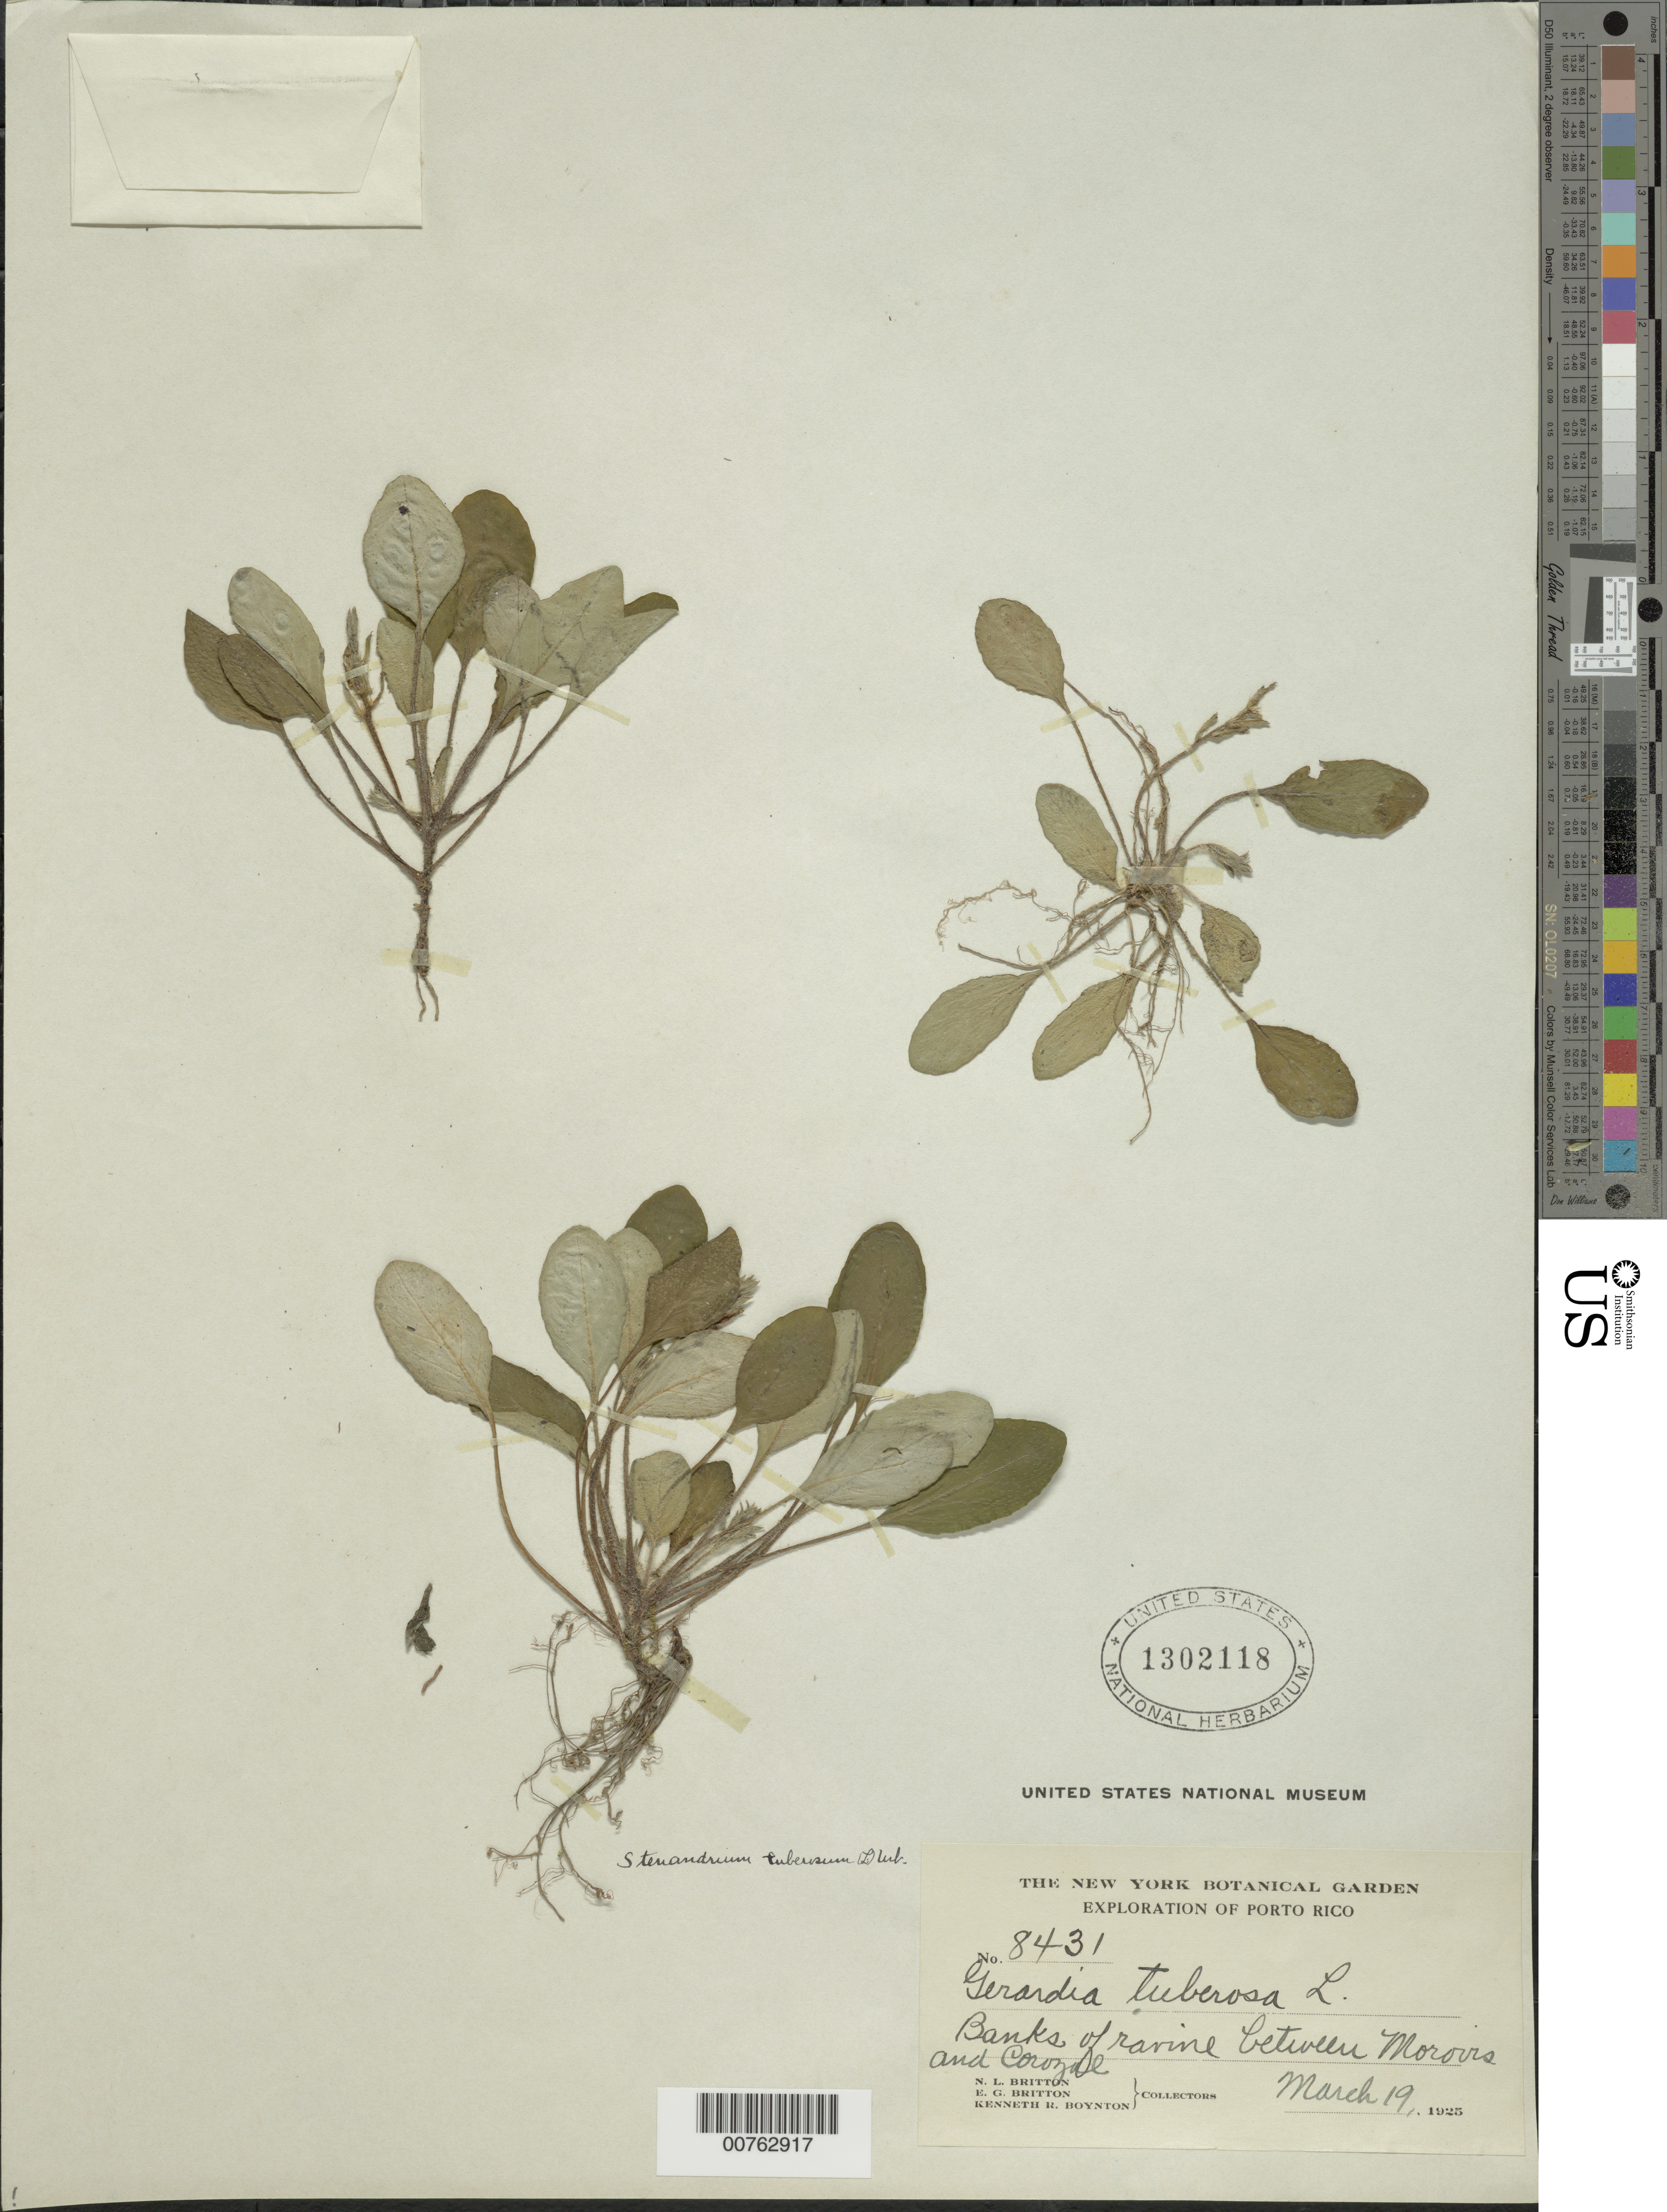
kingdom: Plantae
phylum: Tracheophyta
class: Magnoliopsida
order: Lamiales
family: Acanthaceae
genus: Stenandrium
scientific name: Stenandrium tuberosum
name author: (L.) Urb.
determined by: Acevedo-Rodríguez, P., (BOT), Smithsonian Institution - National Museum of Natural History (UNITED STATES)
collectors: N. Britton, E. G. Britton & K. Boynton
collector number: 8431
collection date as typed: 19 Mar 1925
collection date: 1925-03-19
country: Puerto Rico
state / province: Morovis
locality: Between Morovis and Corozal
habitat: Banks of ravine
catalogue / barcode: US 1302118